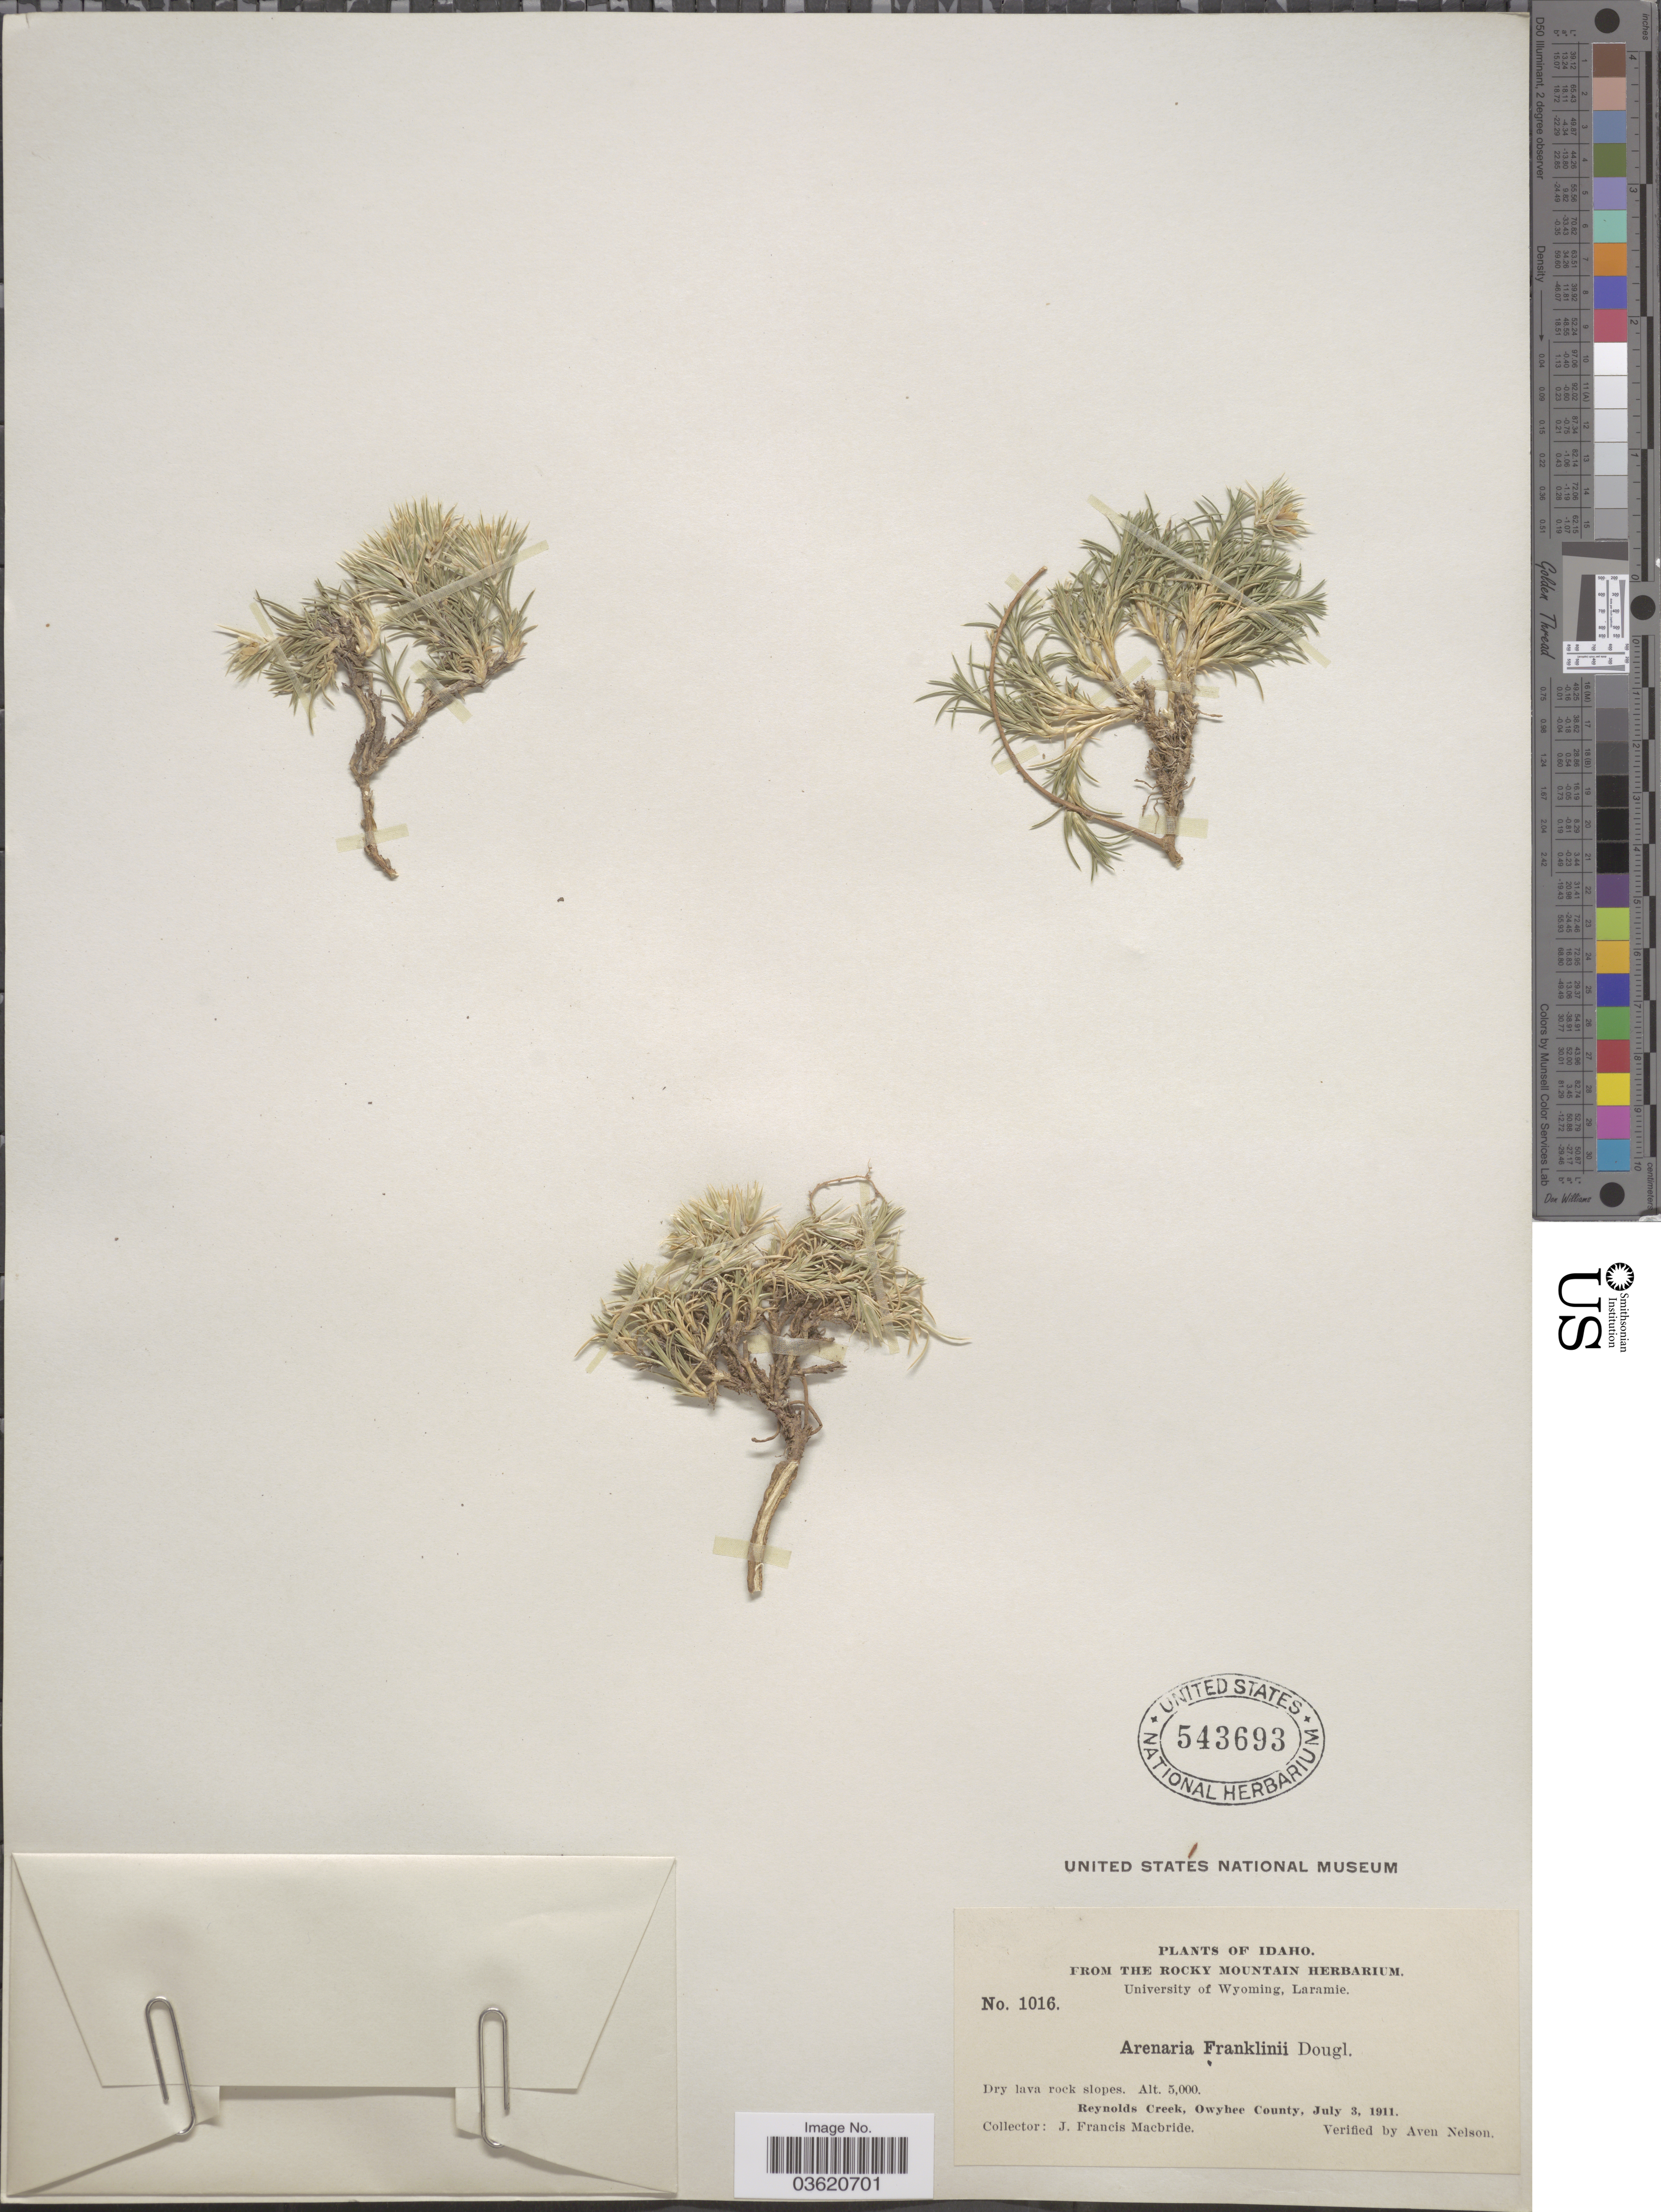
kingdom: Plantae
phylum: Tracheophyta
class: Magnoliopsida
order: Caryophyllales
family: Caryophyllaceae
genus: Eremogone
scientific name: Eremogone franklinii var. franklinii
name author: (Douglas ex Hook.) R.L. Hartm. & Rabeler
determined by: Strong, Mark T., (BOT), Smithsonian Institution - National Museum of Natural History (UNITED STATES)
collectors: J. F. Macbride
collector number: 1016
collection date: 1911-07-03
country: United States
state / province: Idaho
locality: Reynolds Creek, Owyhee County.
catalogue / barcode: US 543693